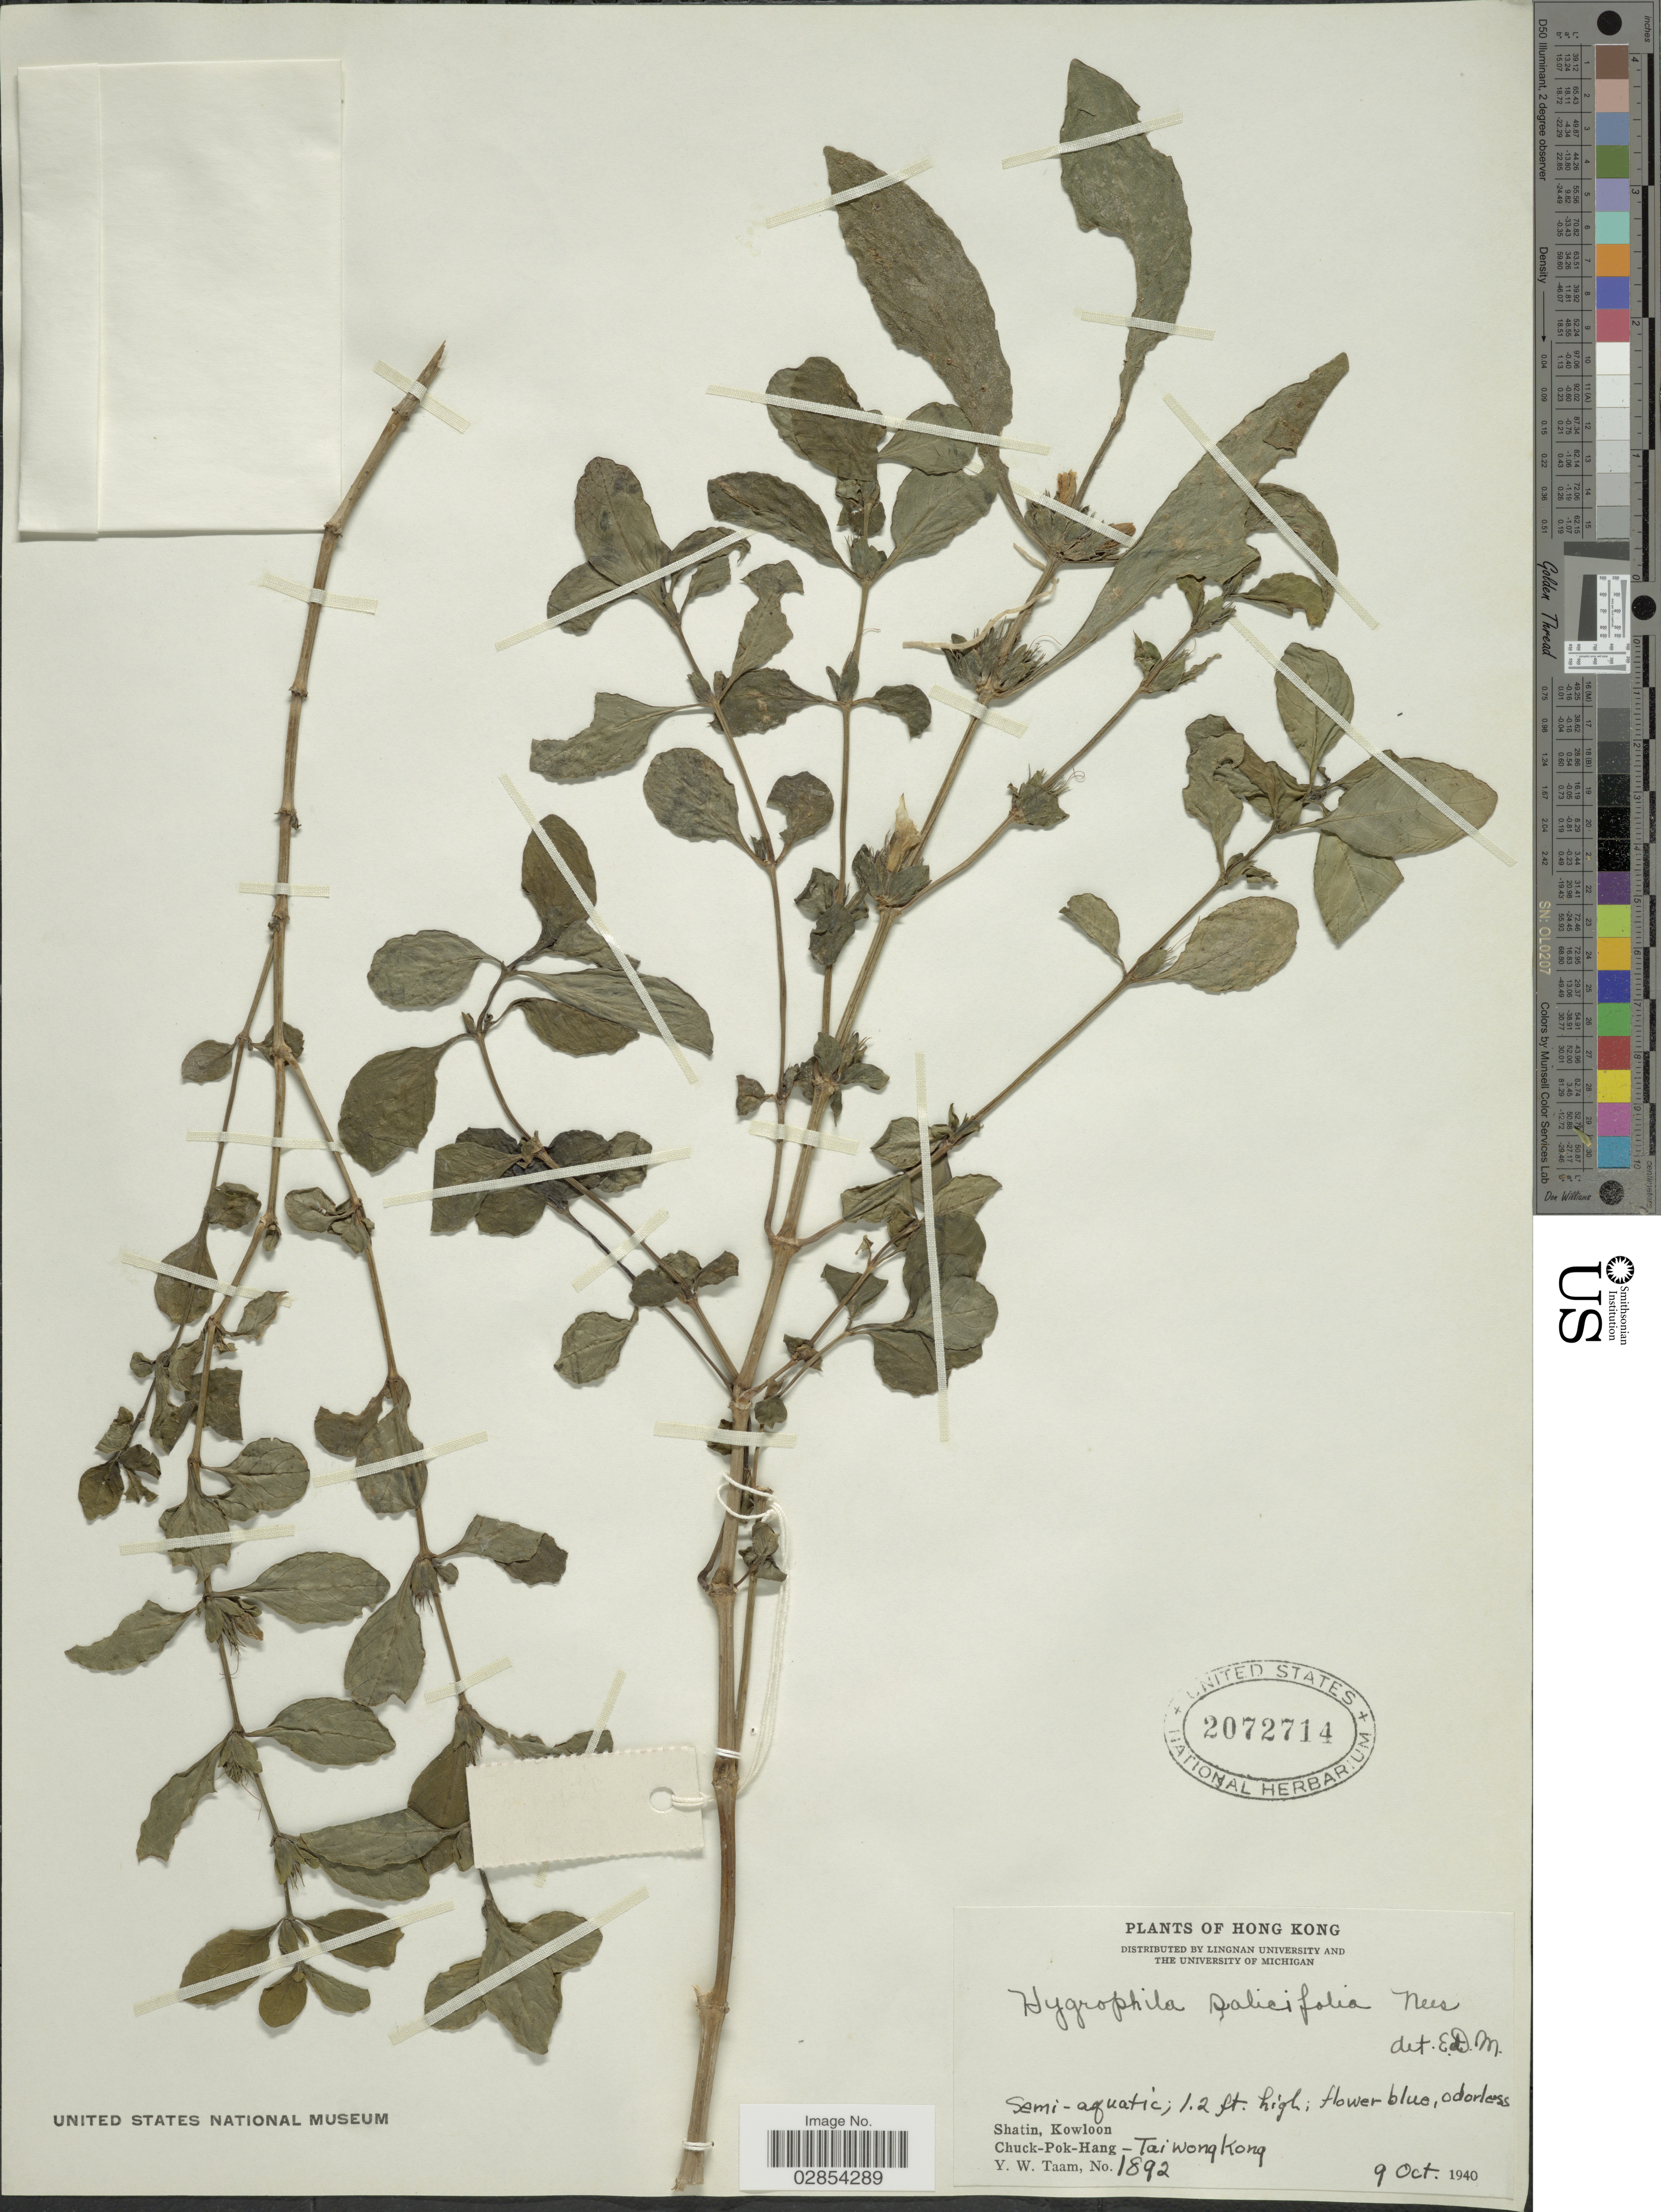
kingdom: Plantae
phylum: Tracheophyta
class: Magnoliopsida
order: Lamiales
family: Acanthaceae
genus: Hygrophila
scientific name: Hygrophila angustifolia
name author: R. Br.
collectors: Y. W. Taam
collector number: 18925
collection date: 1940-10-09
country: China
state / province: Hong Kong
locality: Shatin, Kowloon. Chuck-Pok-Hang-Tai Wong Kong.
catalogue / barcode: US 2072714